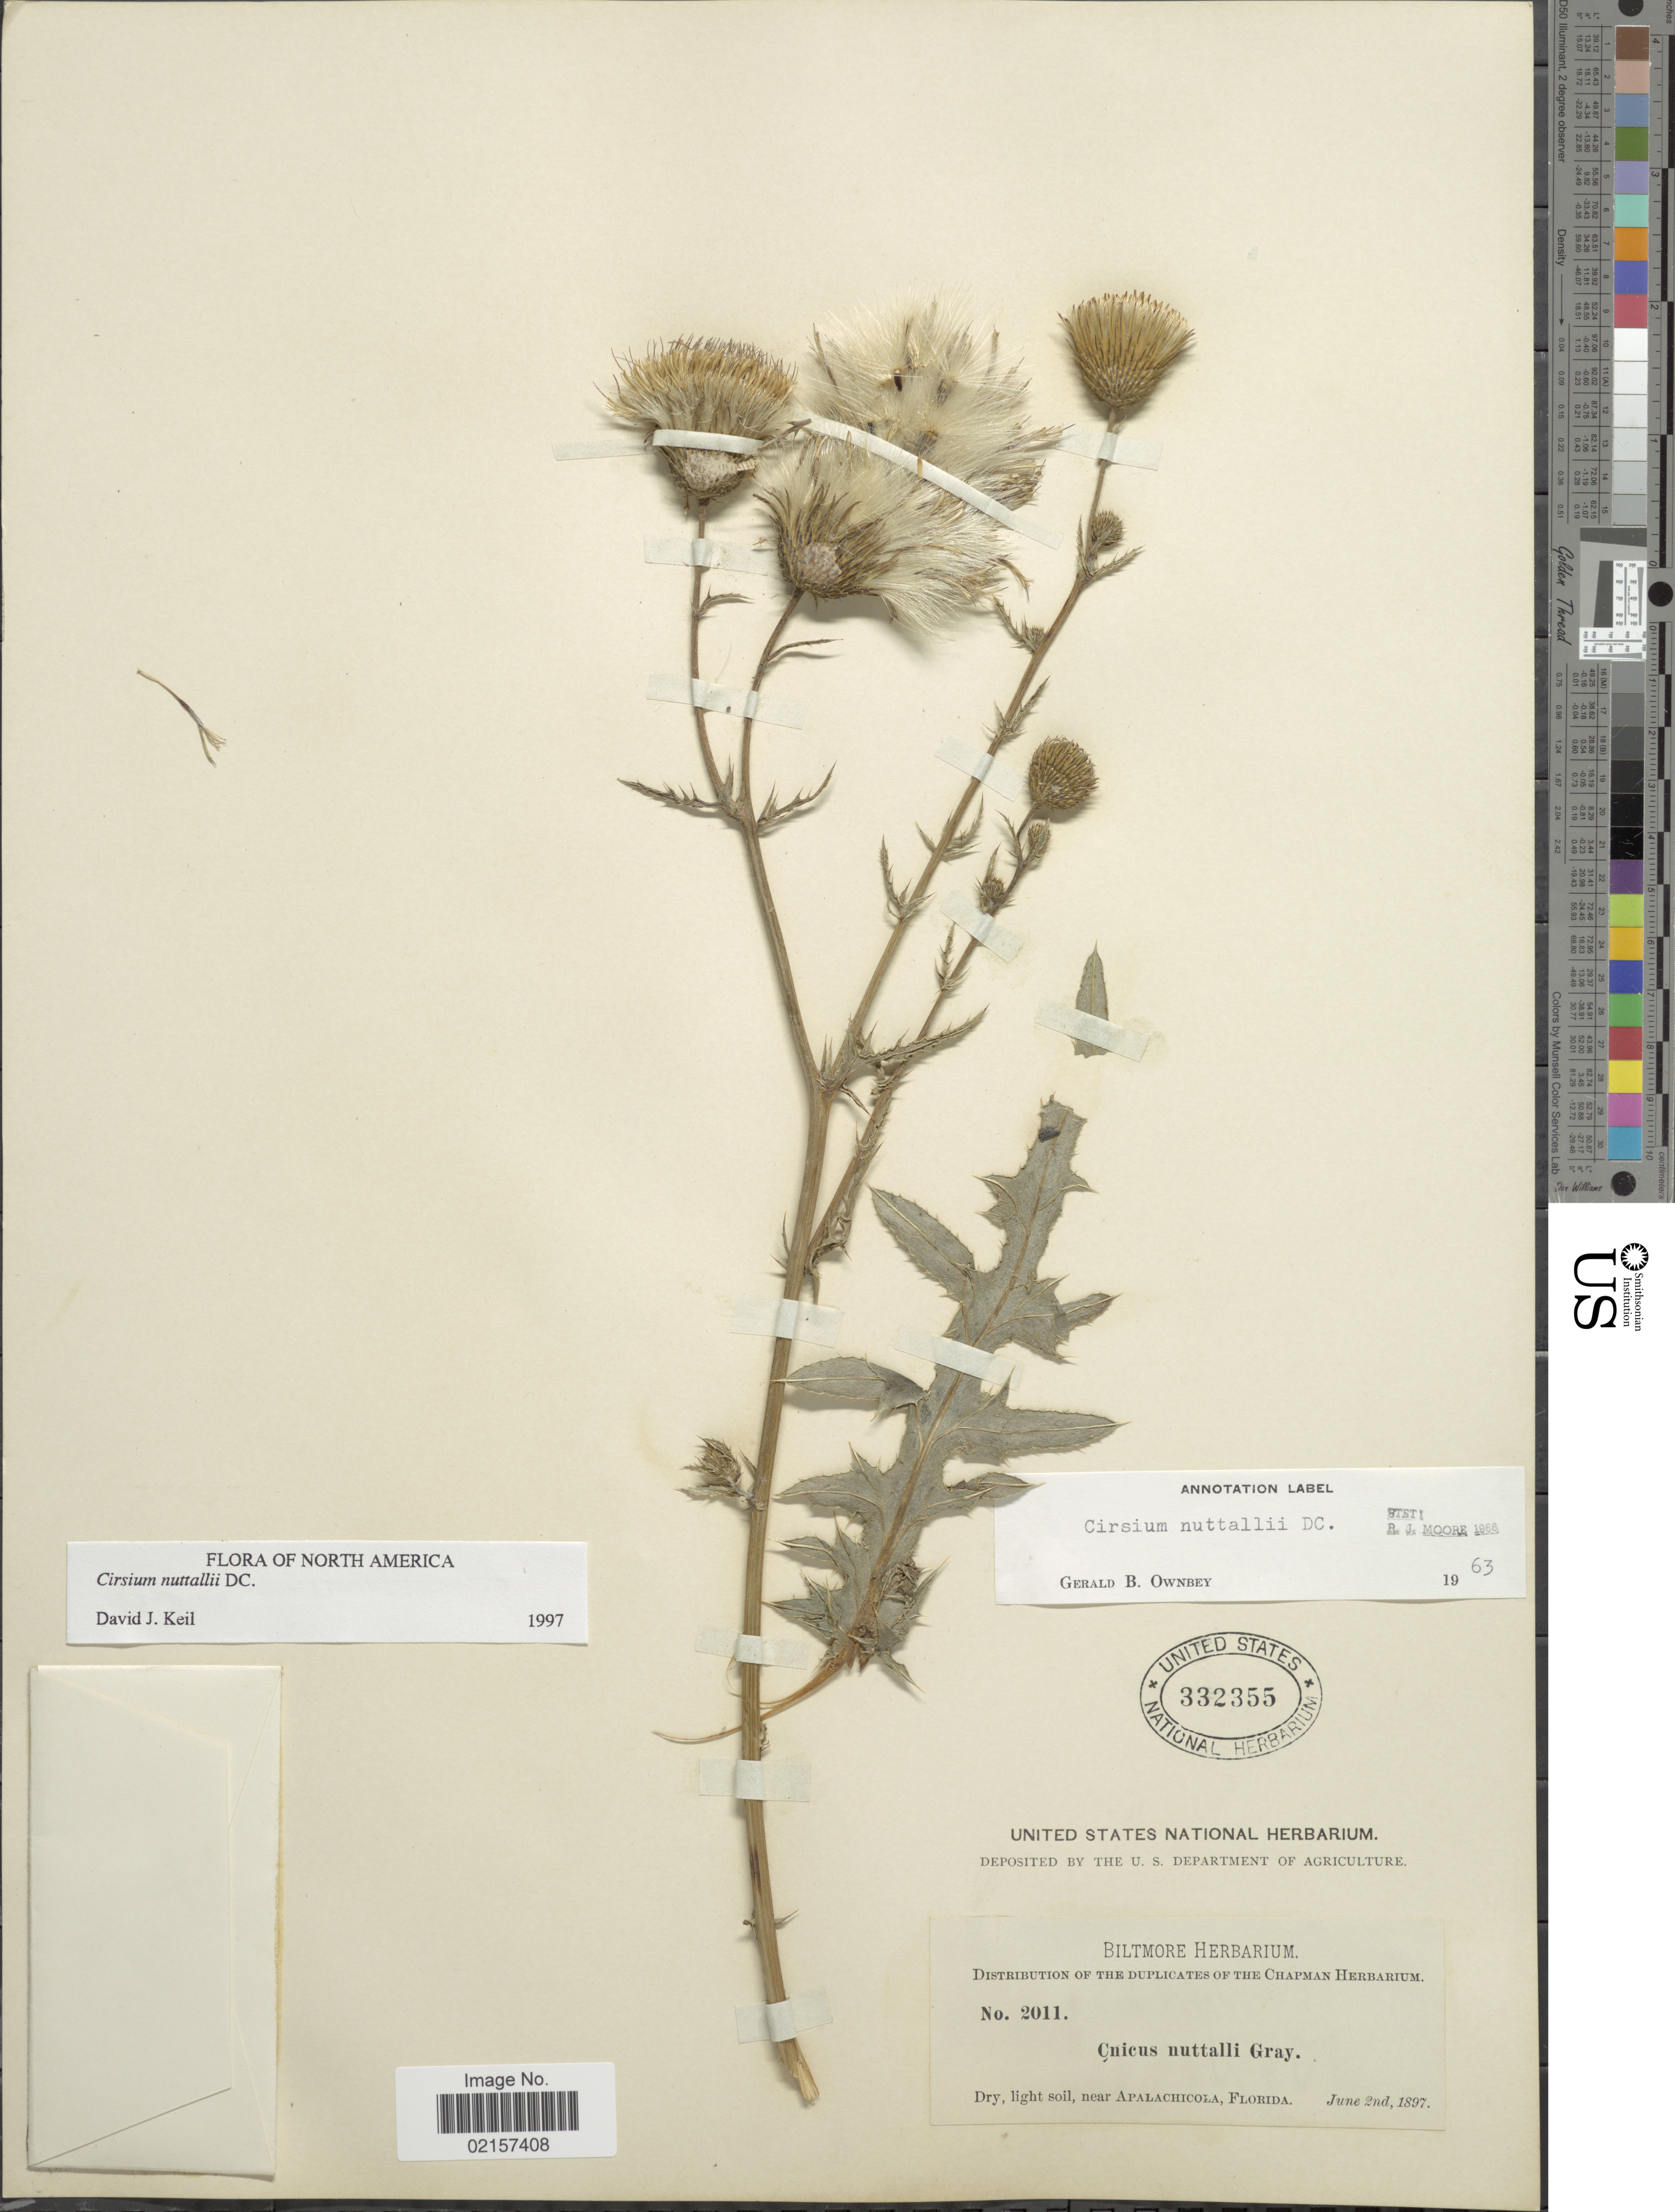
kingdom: Plantae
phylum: Tracheophyta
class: Magnoliopsida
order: Asterales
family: Asteraceae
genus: Cirsium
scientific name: Cirsium nuttali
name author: DC.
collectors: ex herb. Biltmore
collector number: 2011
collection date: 1897-06-02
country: United States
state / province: Florida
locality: Dry, light soil, near Apalachicola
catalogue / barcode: US 332355